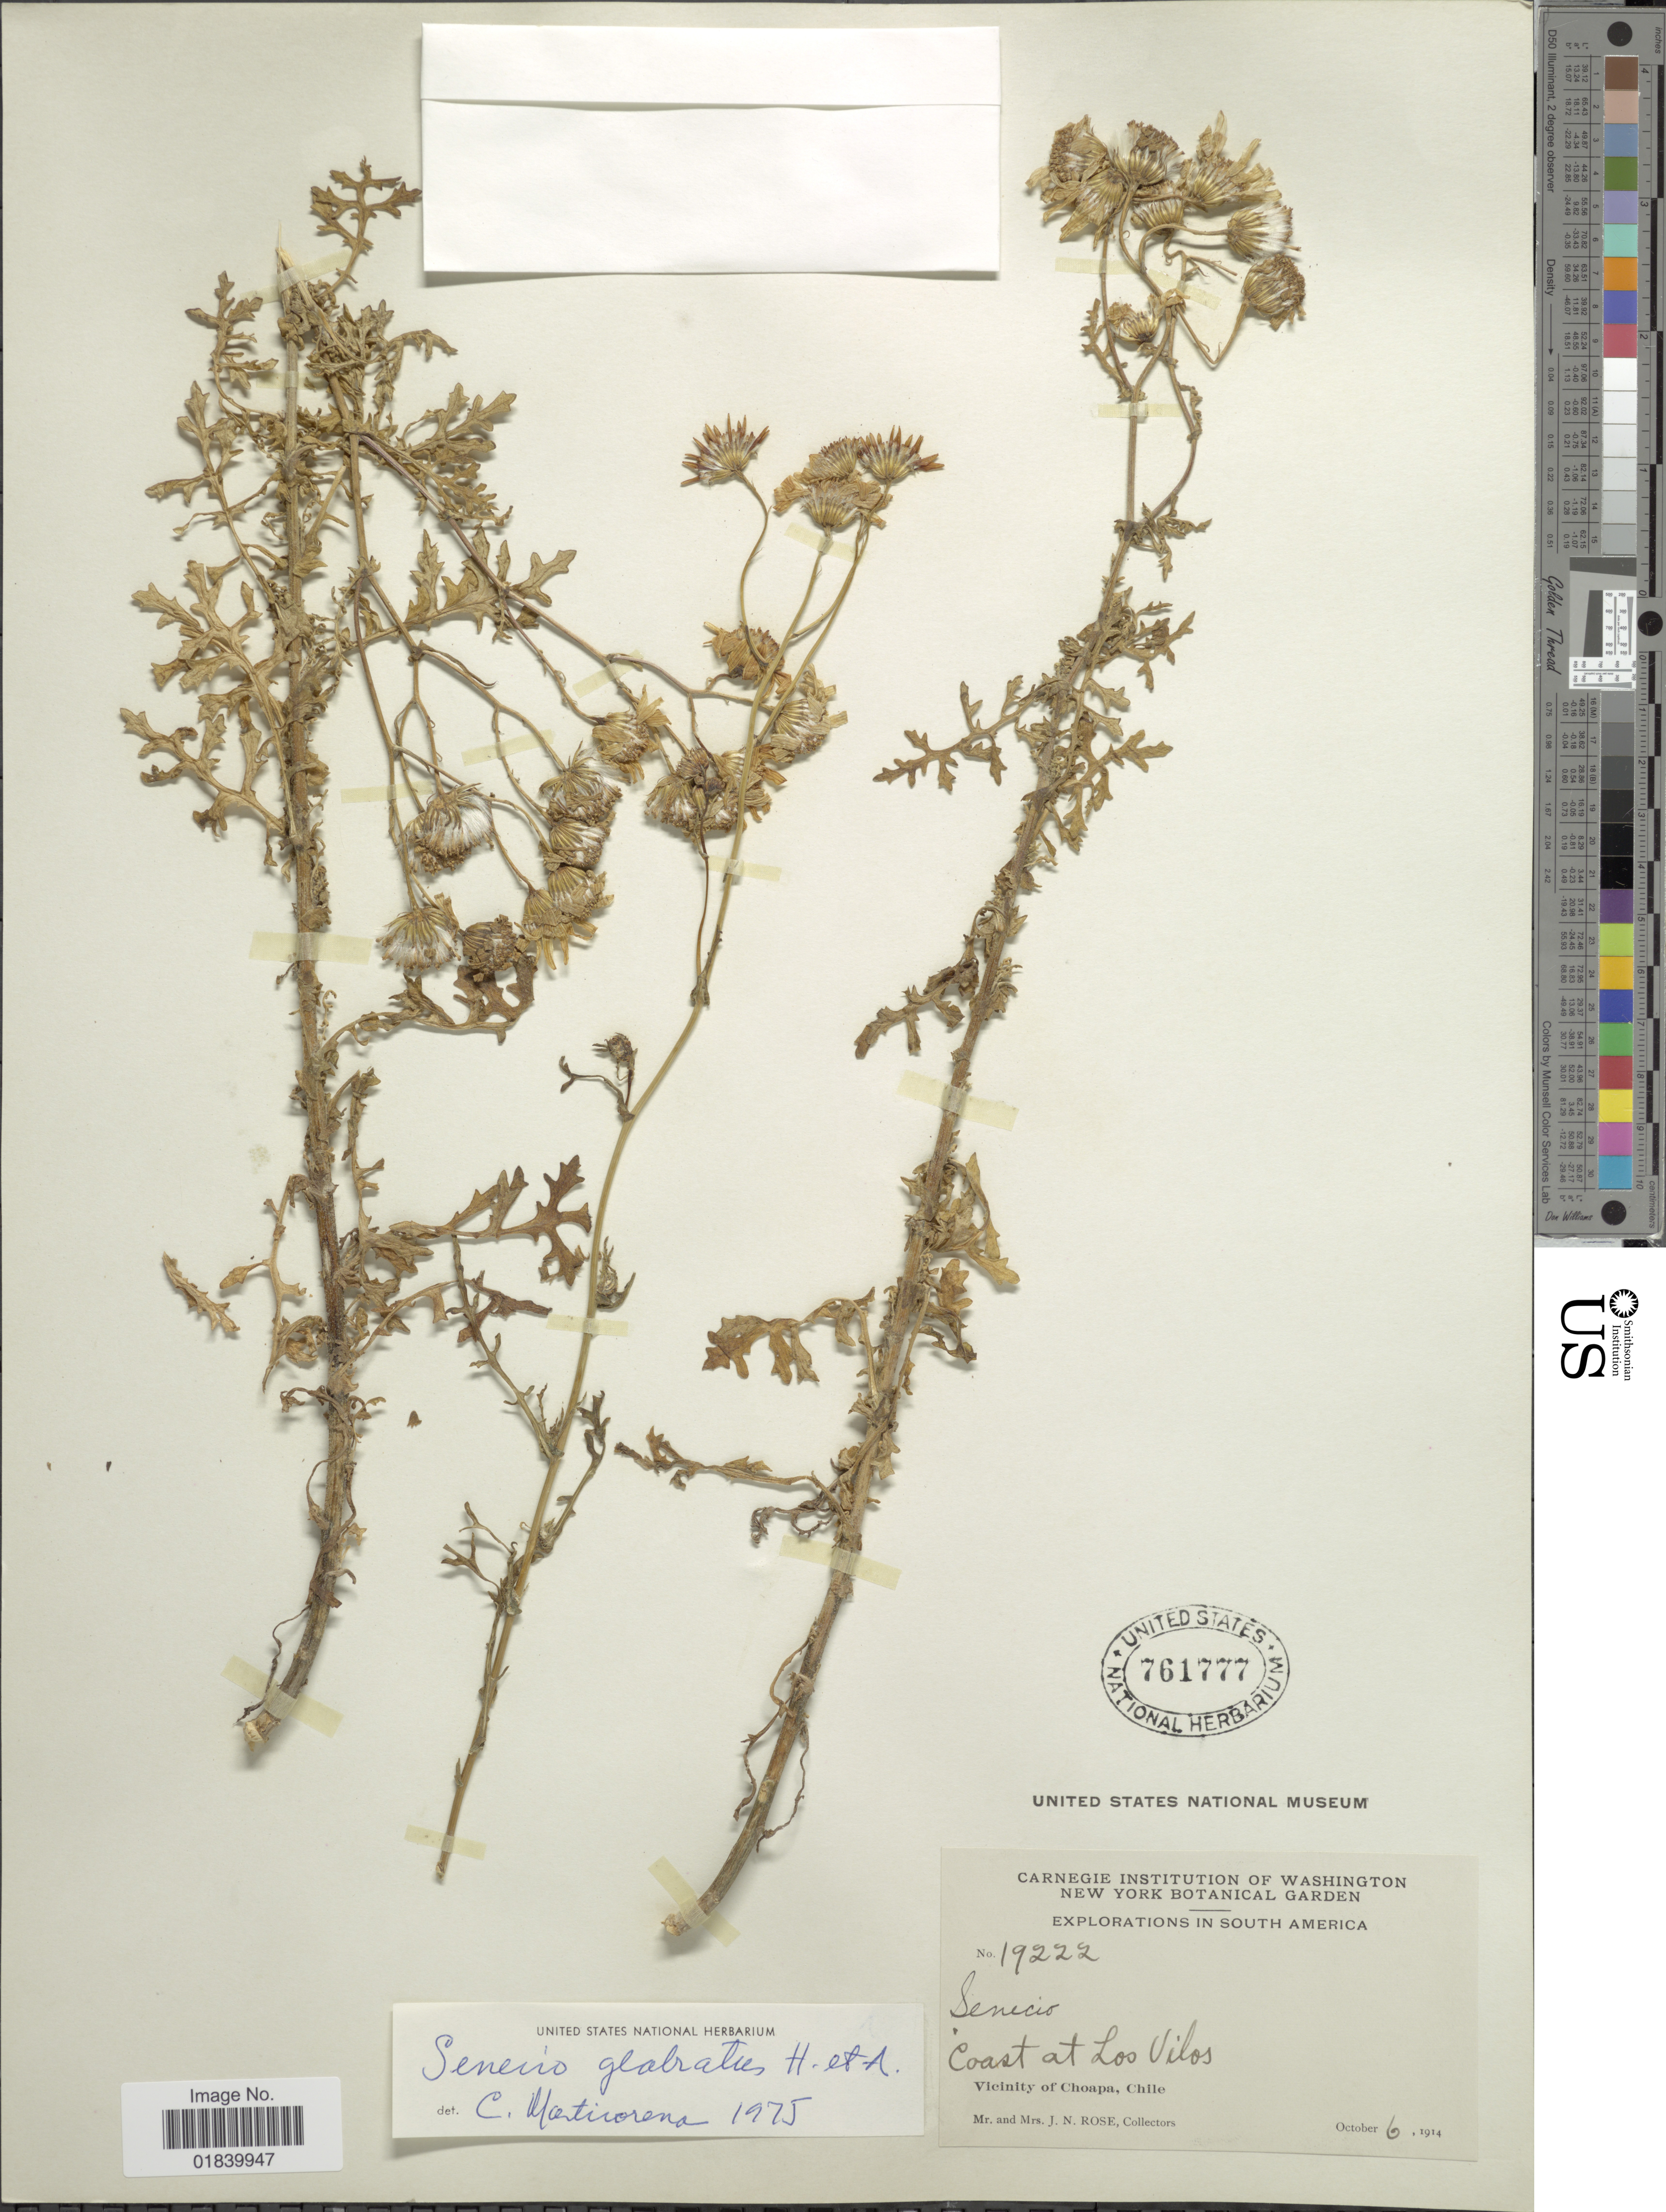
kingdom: Plantae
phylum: Tracheophyta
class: Magnoliopsida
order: Asterales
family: Asteraceae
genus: Senecio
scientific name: Senecio glabratus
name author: Hook. & Arn.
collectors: J. N. Rose & L. B. Rose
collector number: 19222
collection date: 1914-10-06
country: Chile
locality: South America. Coast at Los Vilos. Vicinity of Choapa, Chile.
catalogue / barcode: US 761777